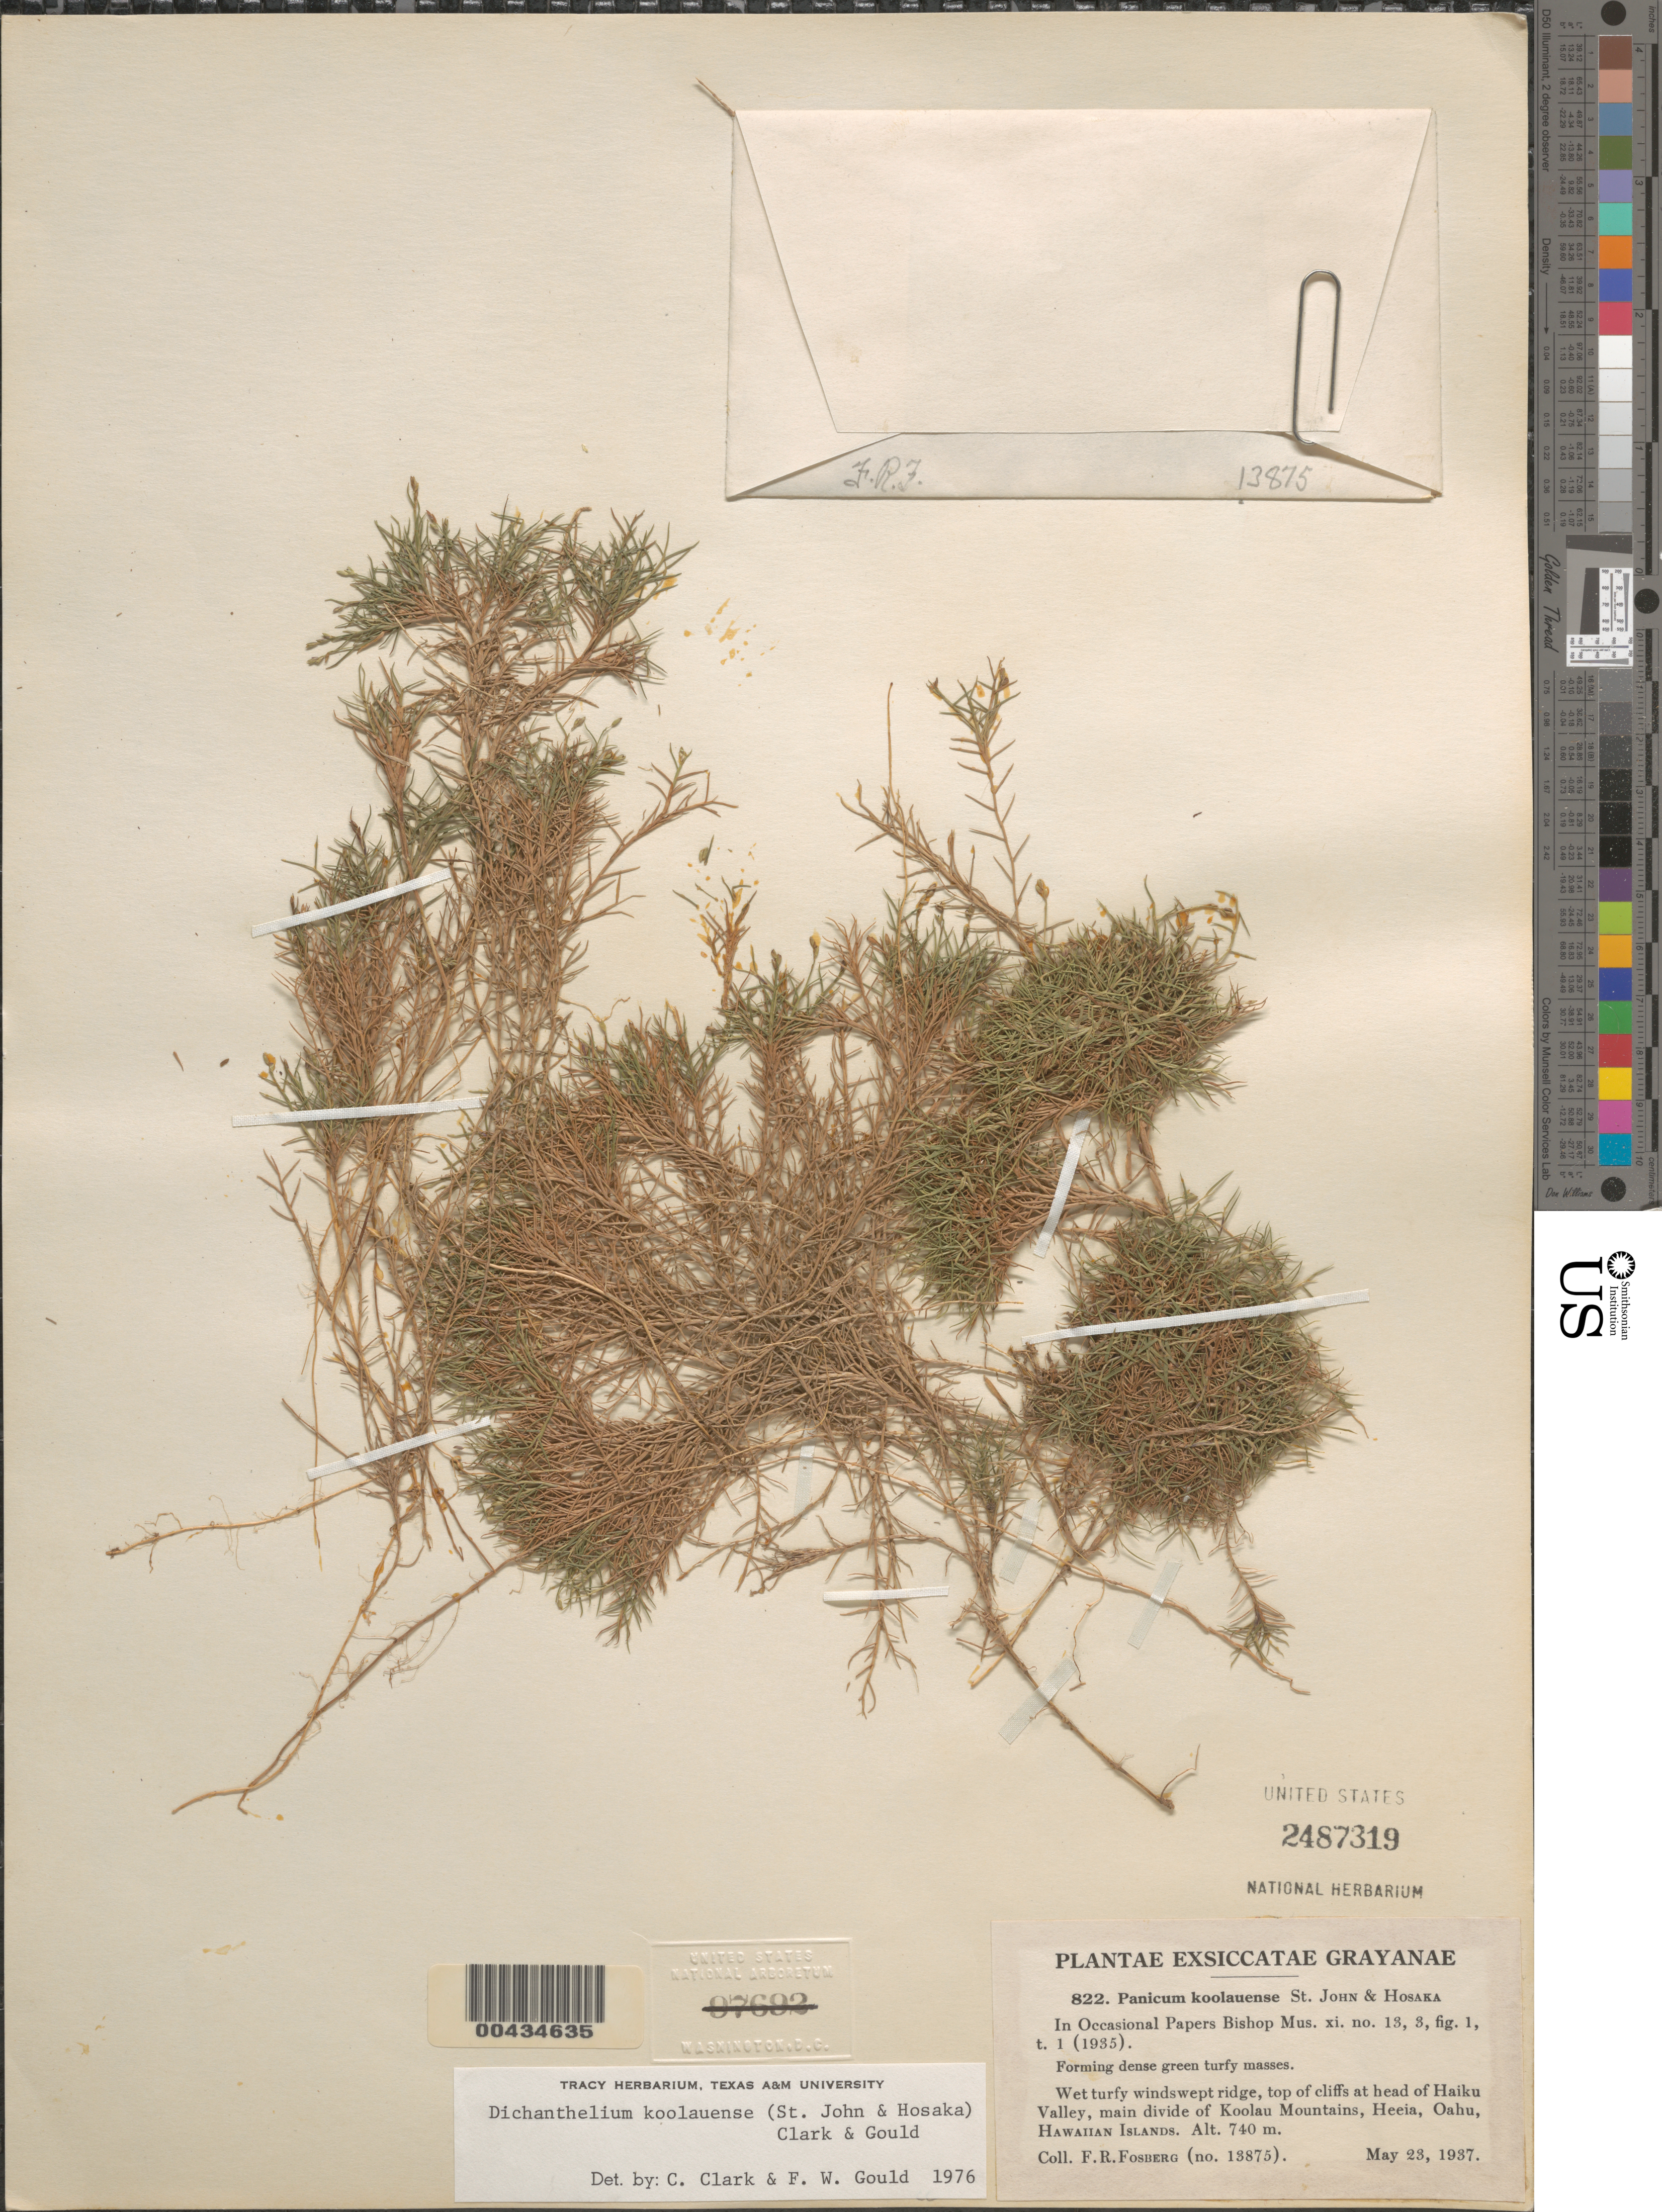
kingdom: Plantae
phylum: Tracheophyta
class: Liliopsida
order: Poales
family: Poaceae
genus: Dichanthelium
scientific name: Dichanthelium koolauense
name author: (H. St. John & Hosaka) C.A. Clark & Gould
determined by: Clark, C. A.; Gould, F. W.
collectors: F. R. Fosberg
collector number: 13875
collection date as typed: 23 May 1937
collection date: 1937-05-23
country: United States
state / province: Hawaii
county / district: Honolulu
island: Oahu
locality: Top of cliffs at head of Haiku Valley, main divide of Koolau Mountains, Heeia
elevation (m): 740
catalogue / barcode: US 2487319